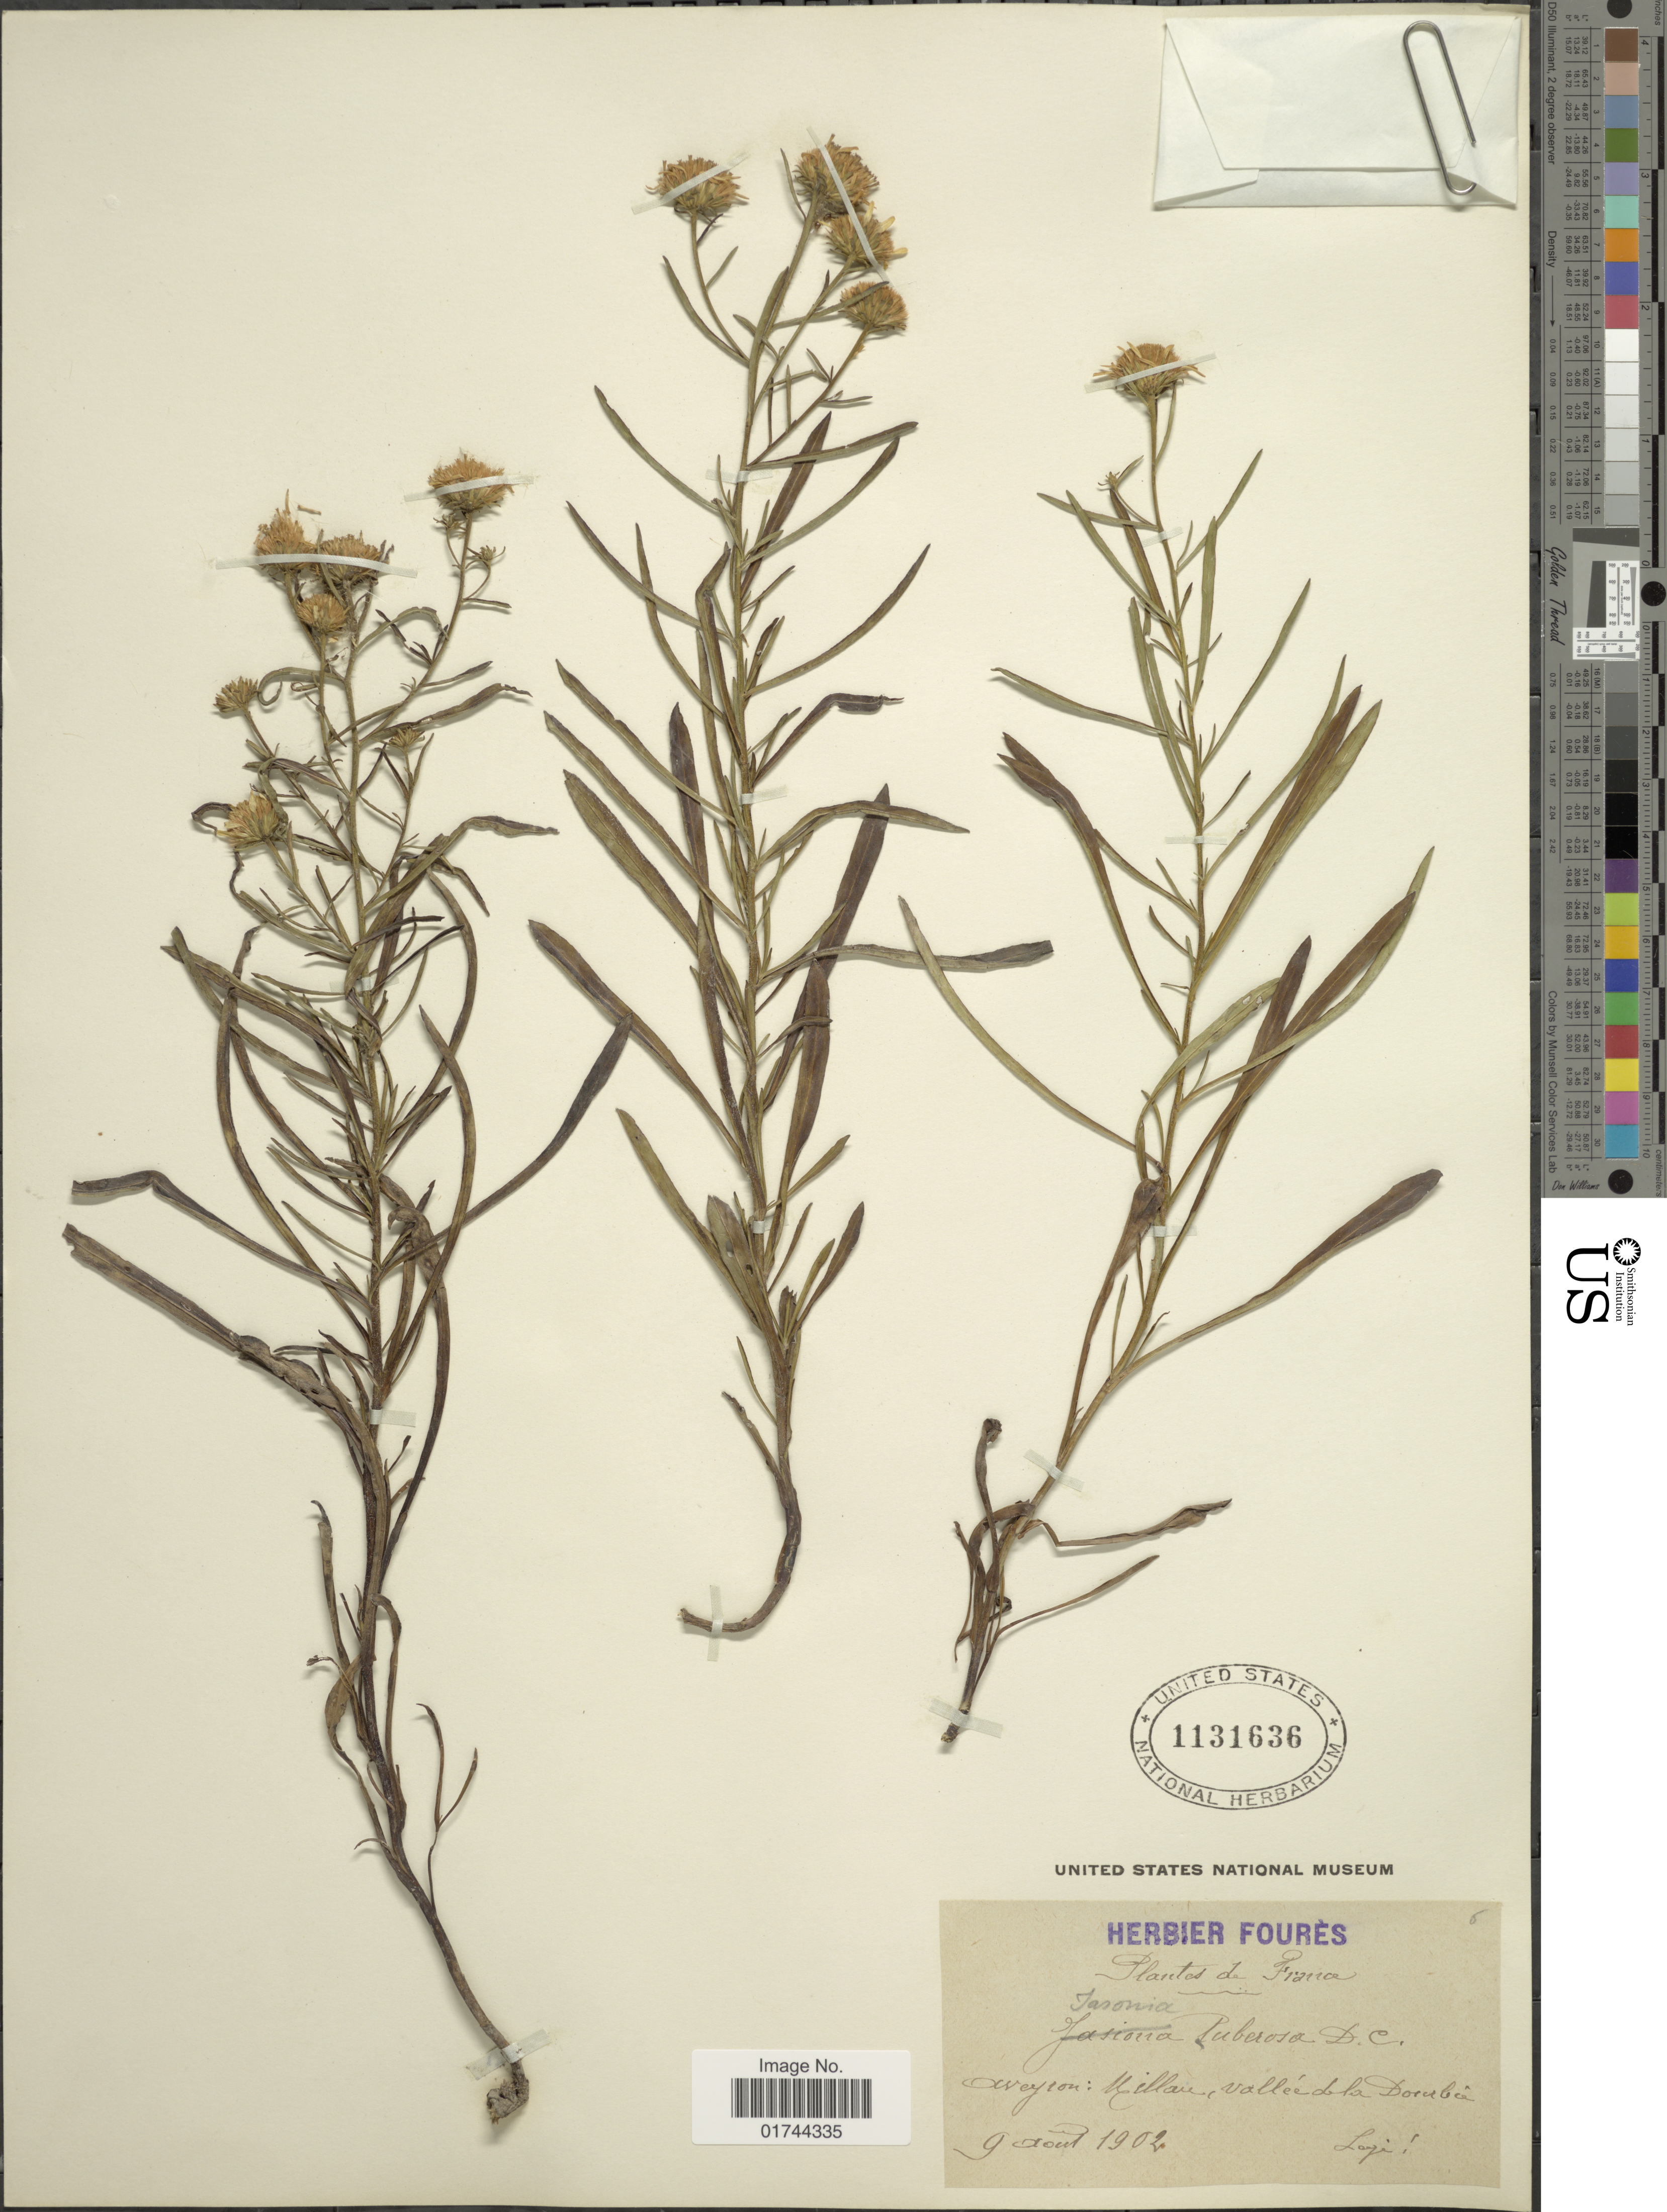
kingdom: Plantae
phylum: Tracheophyta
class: Magnoliopsida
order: Asterales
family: Asteraceae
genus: Jasonia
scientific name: Jasonia tuberosa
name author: (L.) DC.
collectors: ex herb. Foures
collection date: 1901-08-09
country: France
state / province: Occitanie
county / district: Aveyron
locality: Aveyron: Millau, vallee de la Dourbie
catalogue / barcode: US 1131636